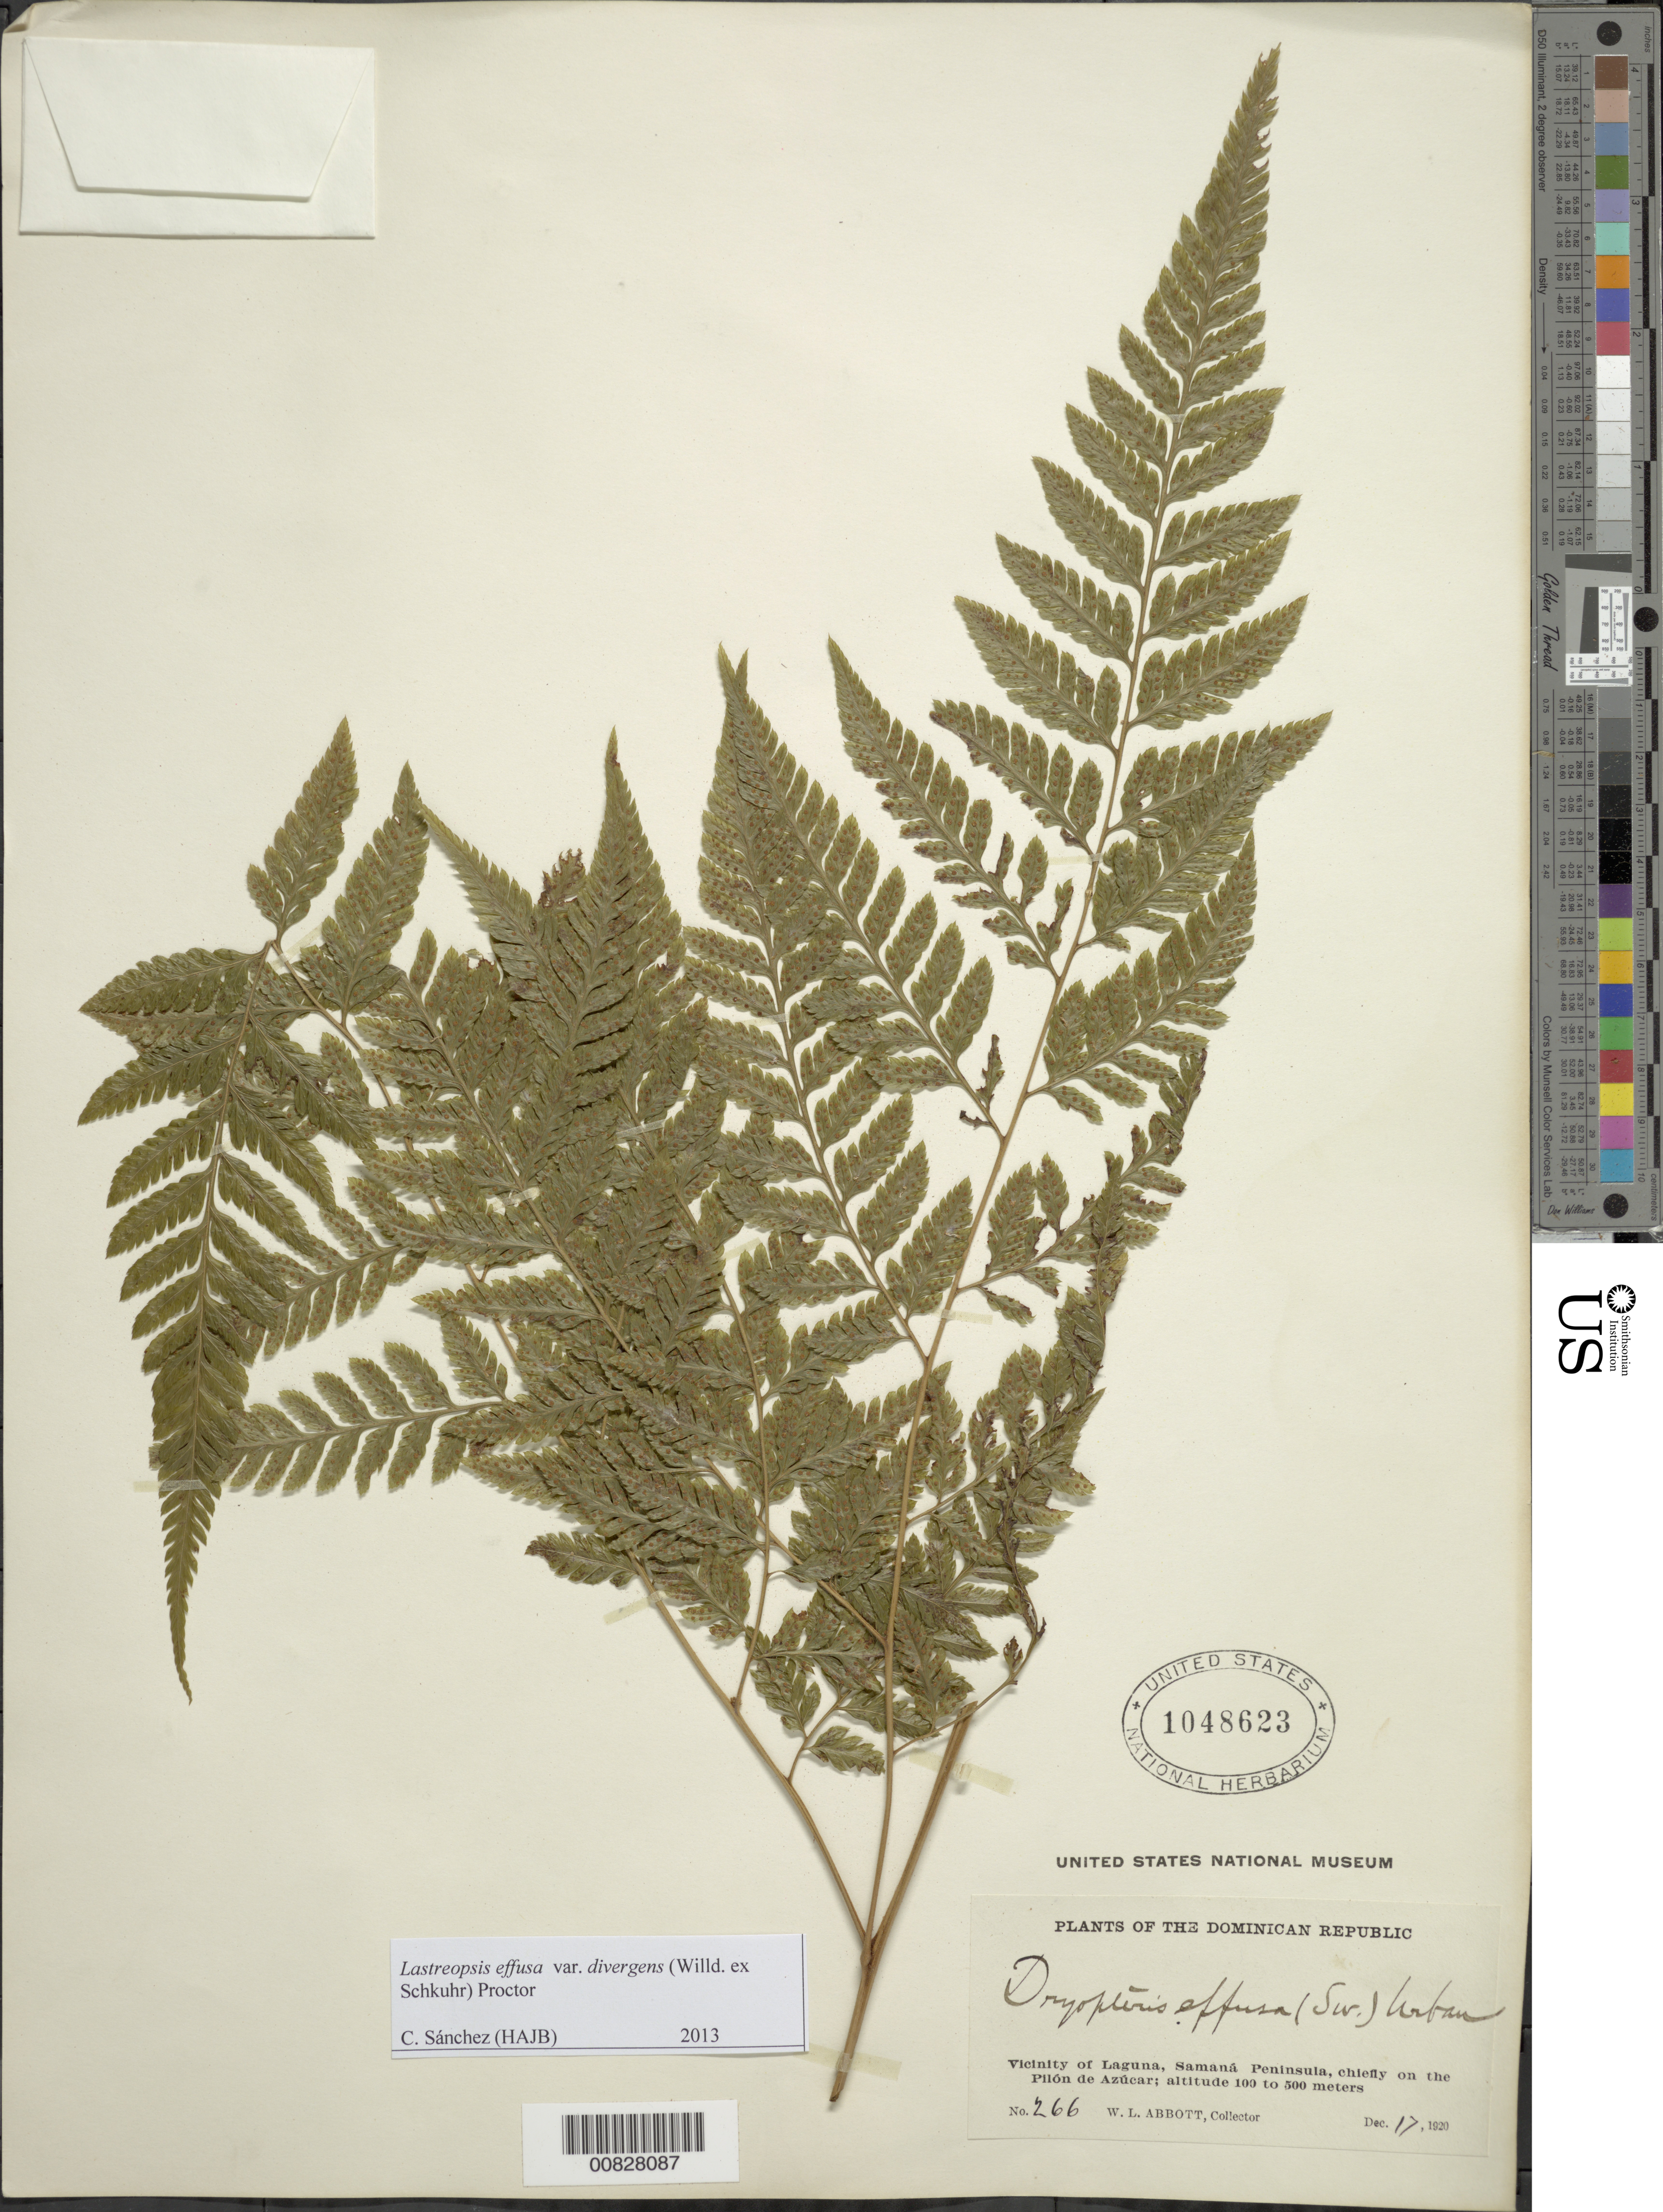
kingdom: Plantae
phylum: Tracheophyta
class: Polypodiopsida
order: Polypodiales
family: Dryopteridaceae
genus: Parapolystichum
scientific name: Parapolystichum effusum var. effusum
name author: (Sw.) Ching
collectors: W. L. Abbott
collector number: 266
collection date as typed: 17 Dec 1920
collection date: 1920-12-17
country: Dominican Republic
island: Hispaniola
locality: Laguna, Samaná Peninsula, chiefly on the Pilón de Azúcar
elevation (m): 100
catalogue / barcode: US 1048623